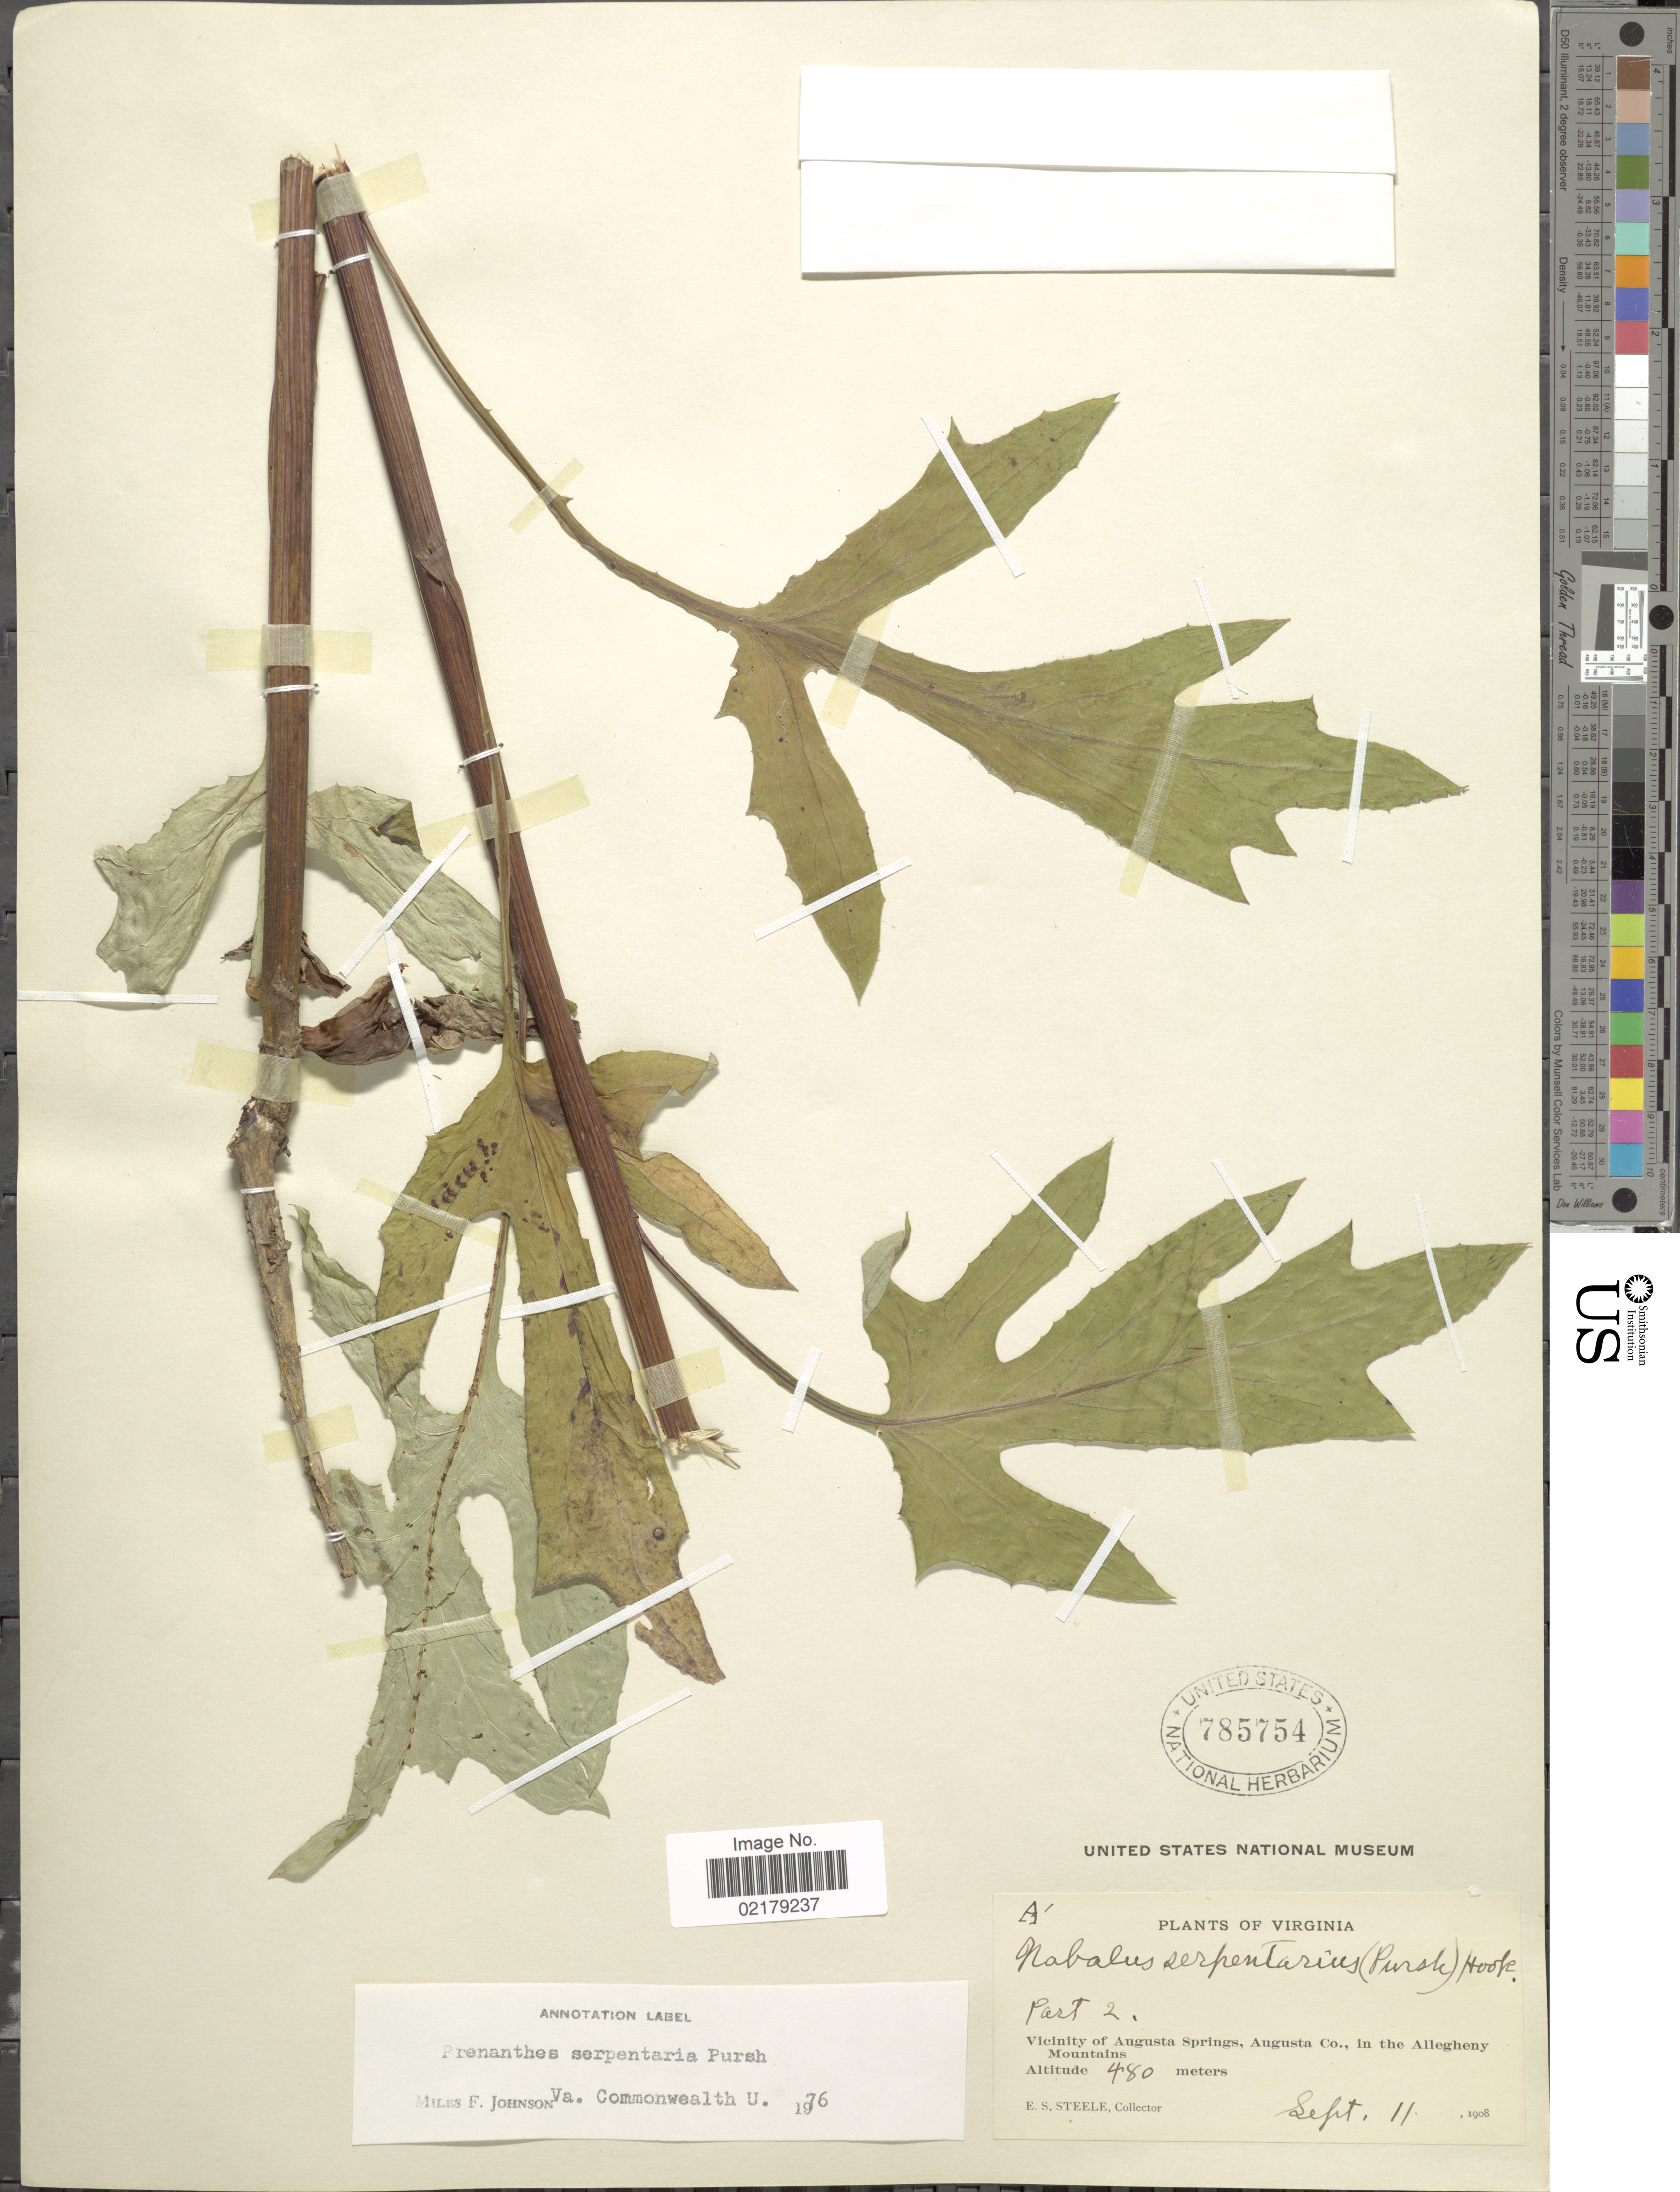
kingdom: Plantae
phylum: Tracheophyta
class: Magnoliopsida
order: Asterales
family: Asteraceae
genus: Nabalus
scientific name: Nabalus serpentarius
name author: (Pursh) Hook.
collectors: E. Steele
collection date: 1908-09-11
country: United States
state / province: Virginia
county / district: Augusta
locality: Vicinity of Augusta Springs, Augusta Co., in the Allegheny Mountains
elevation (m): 480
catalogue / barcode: US 785754